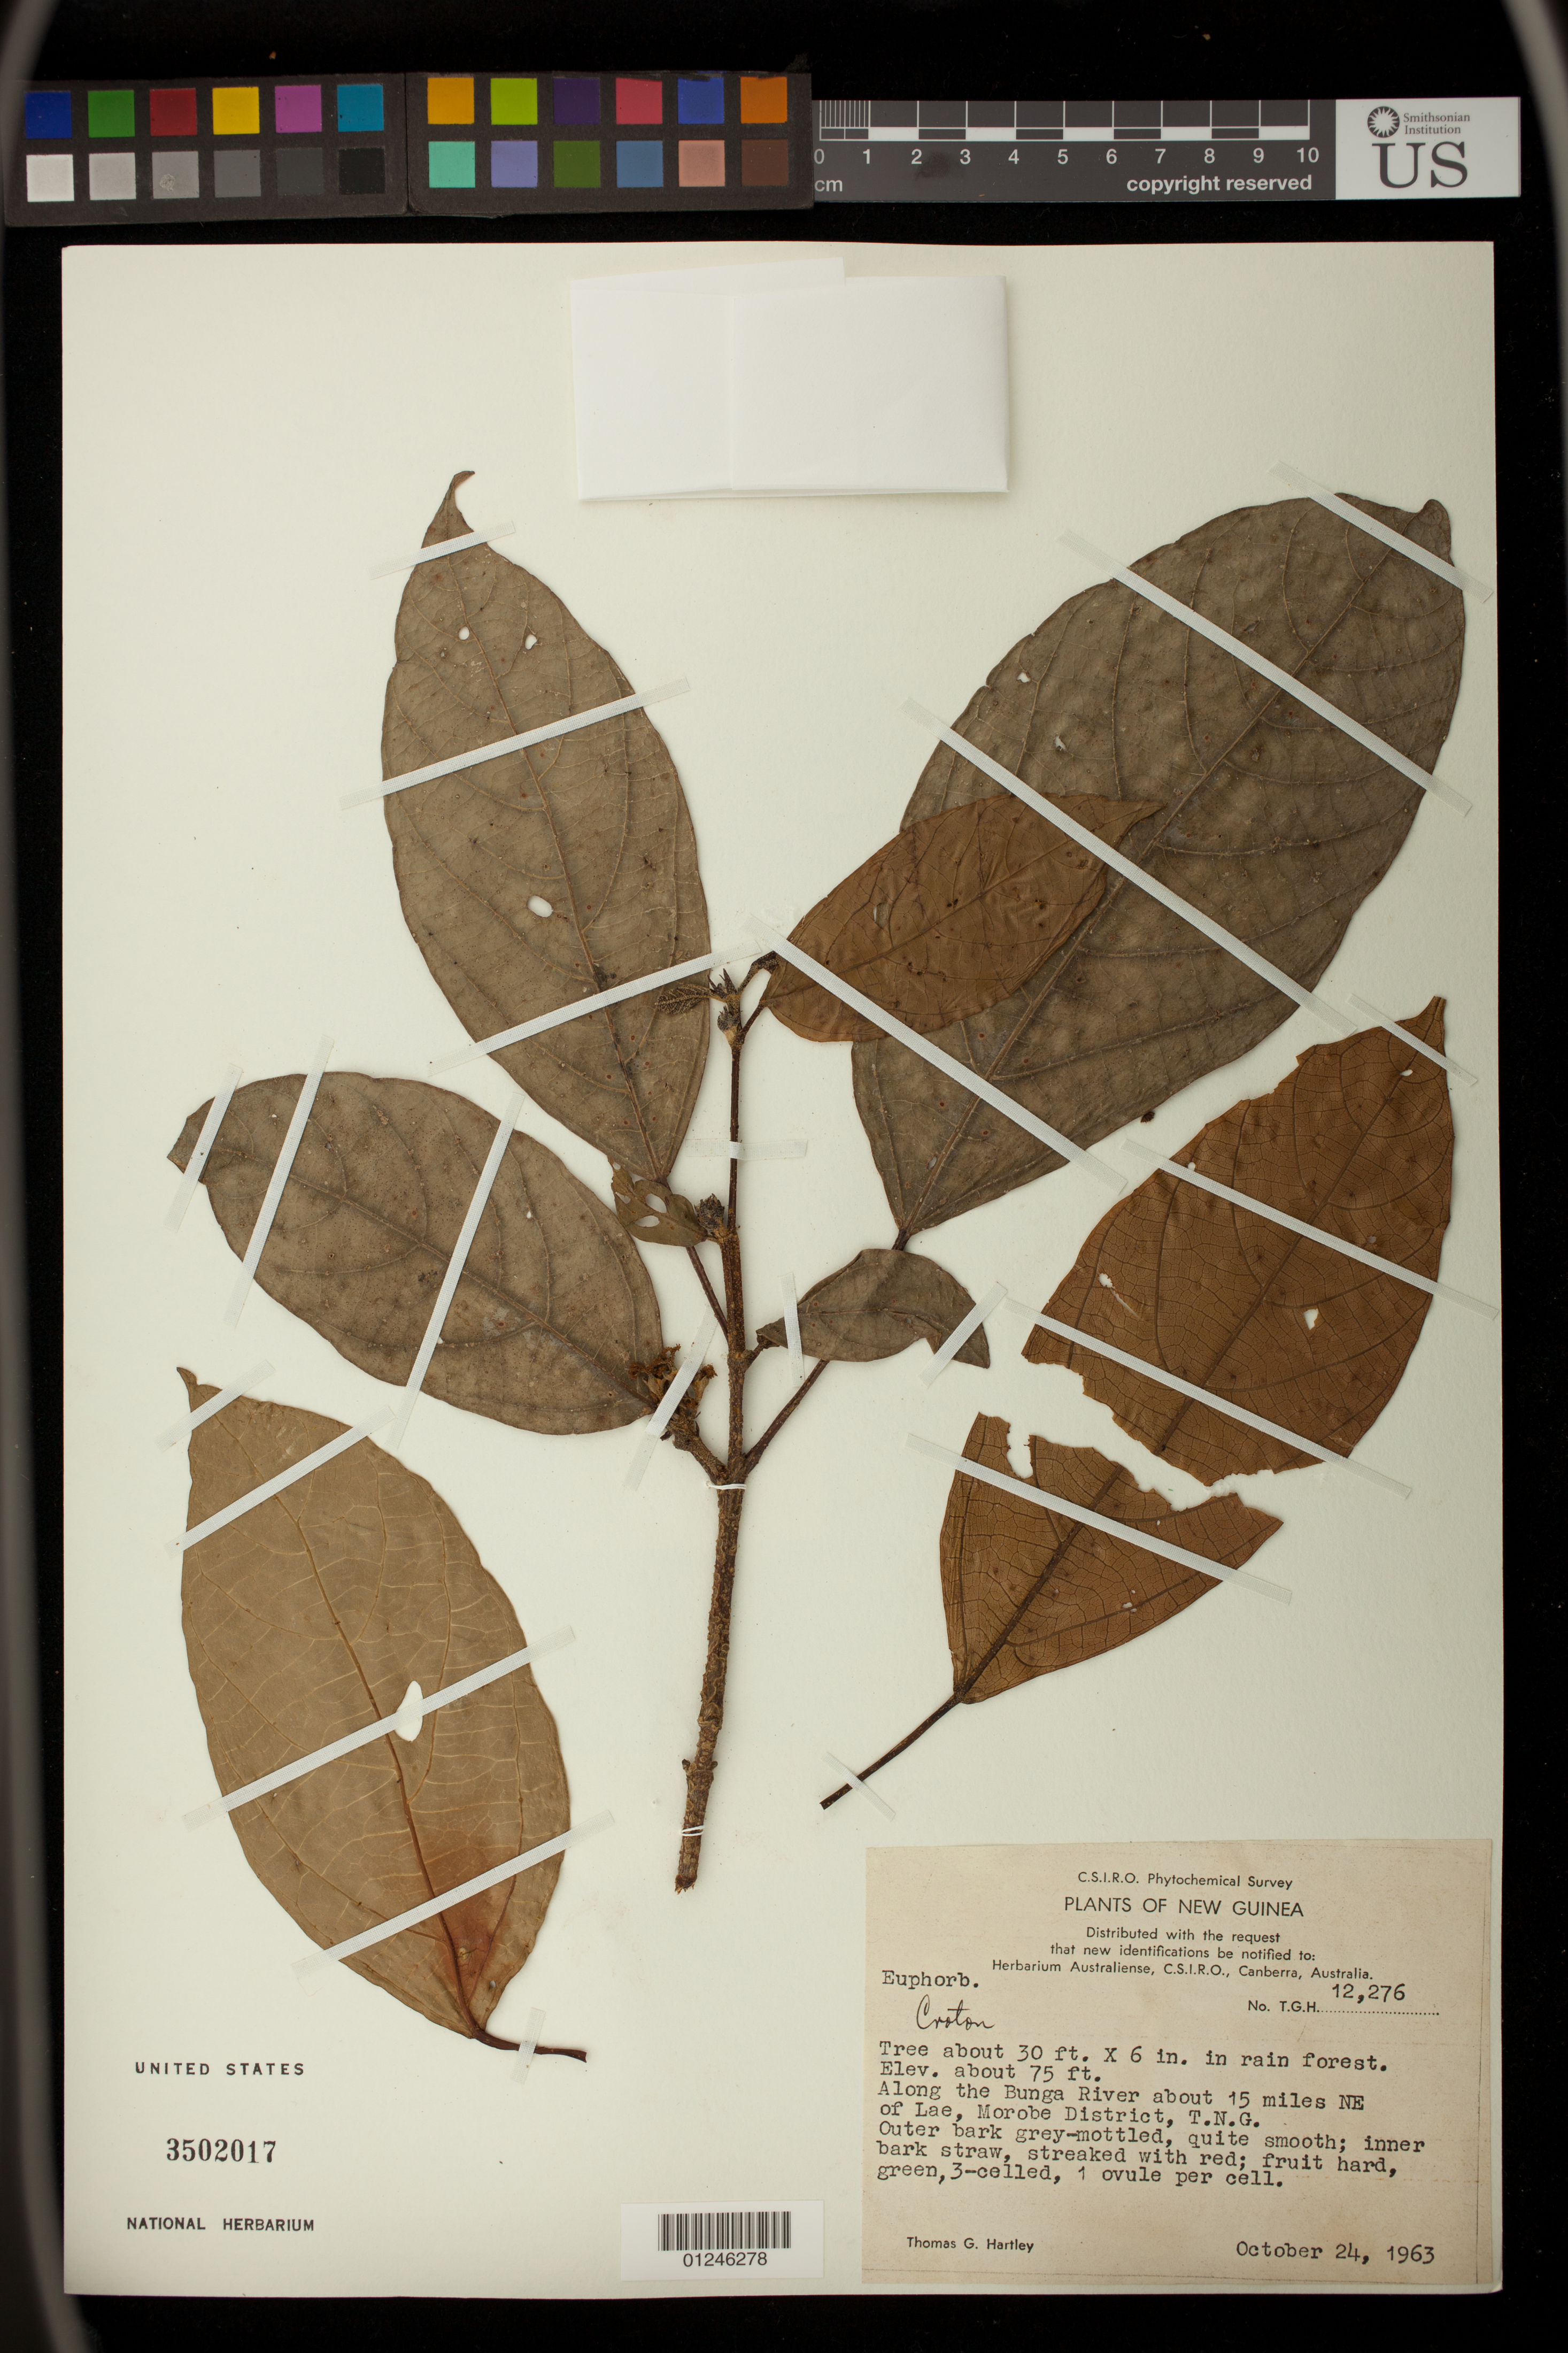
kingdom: Plantae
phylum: Tracheophyta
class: Magnoliopsida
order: Malpighiales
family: Euphorbiaceae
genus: Croton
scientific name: Croton sp.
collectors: T. G. Hartley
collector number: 12276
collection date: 1963-10-24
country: Papua New Guinea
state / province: Morobe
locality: Along the Bunga River about 15 miles NE of Lae, Morobe District, T.N.G.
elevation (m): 23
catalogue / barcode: US 3502017